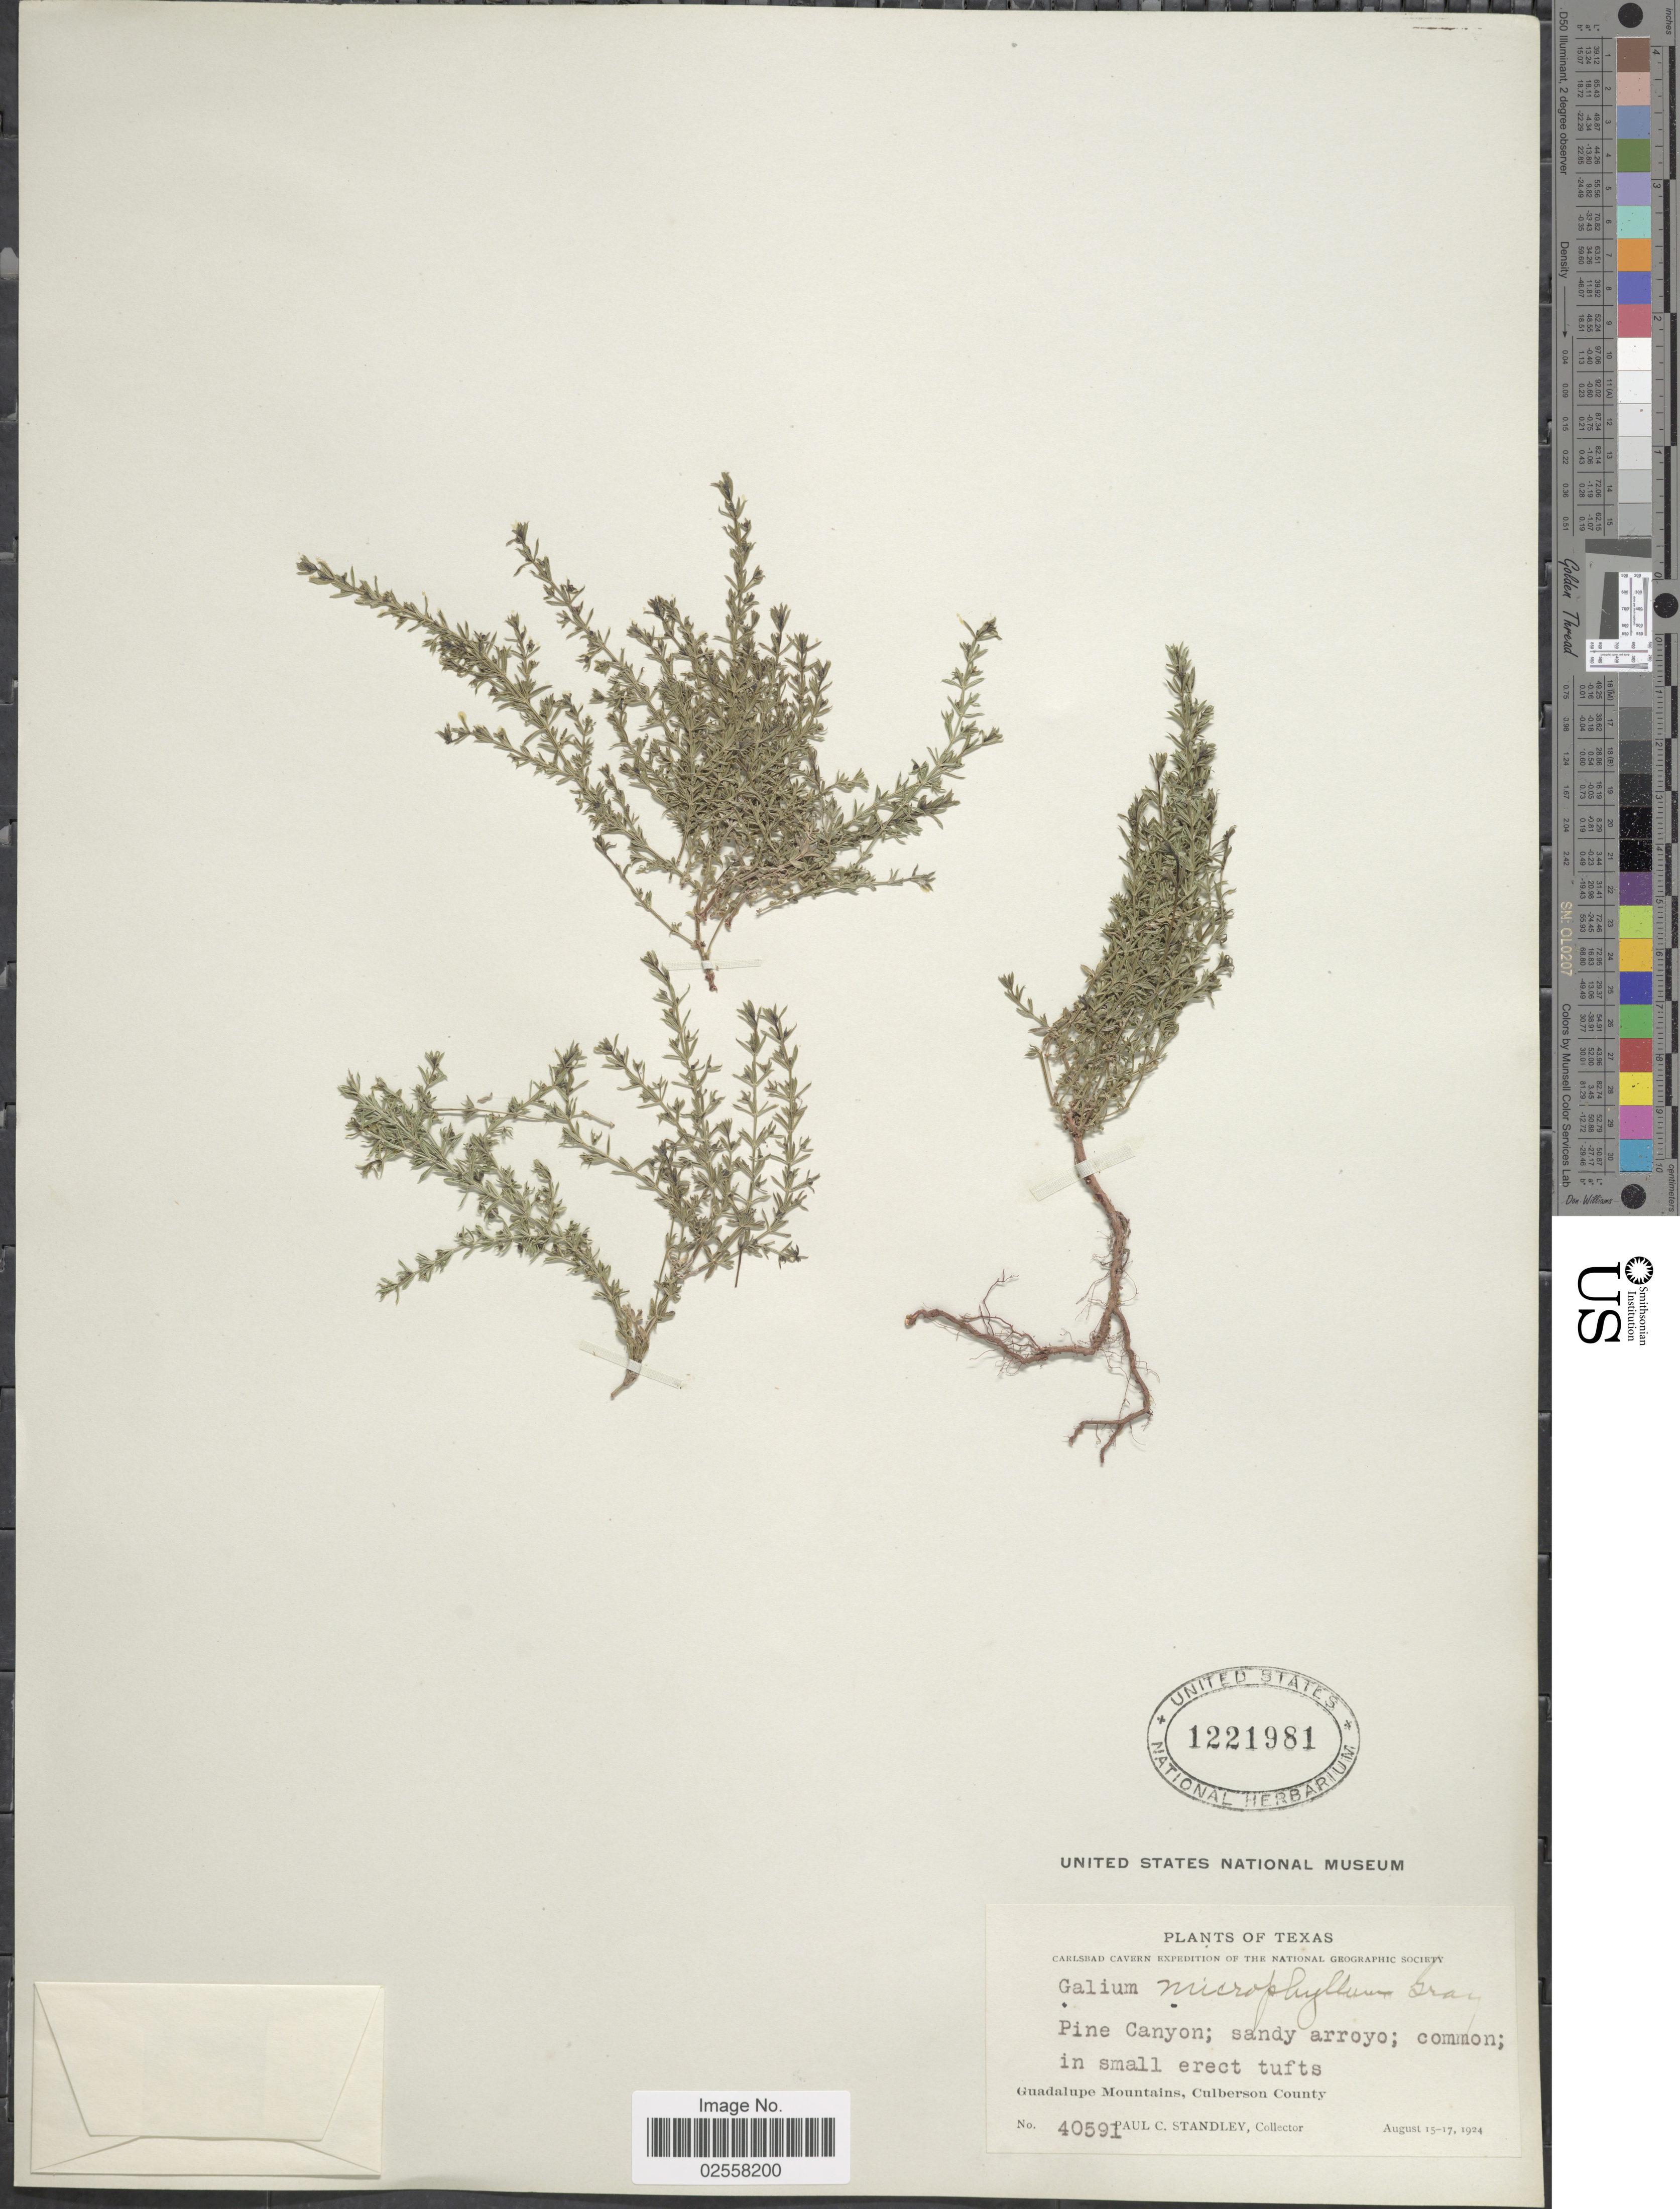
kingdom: Plantae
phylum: Tracheophyta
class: Magnoliopsida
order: Gentianales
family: Rubiaceae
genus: Galium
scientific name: Galium microphyllum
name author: A. Gray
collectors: P. C. Standley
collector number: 40591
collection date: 1924-08-15/1924-08-17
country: United States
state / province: Texas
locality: Guadalupe Mountains, Culberson County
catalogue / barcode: US 1221981